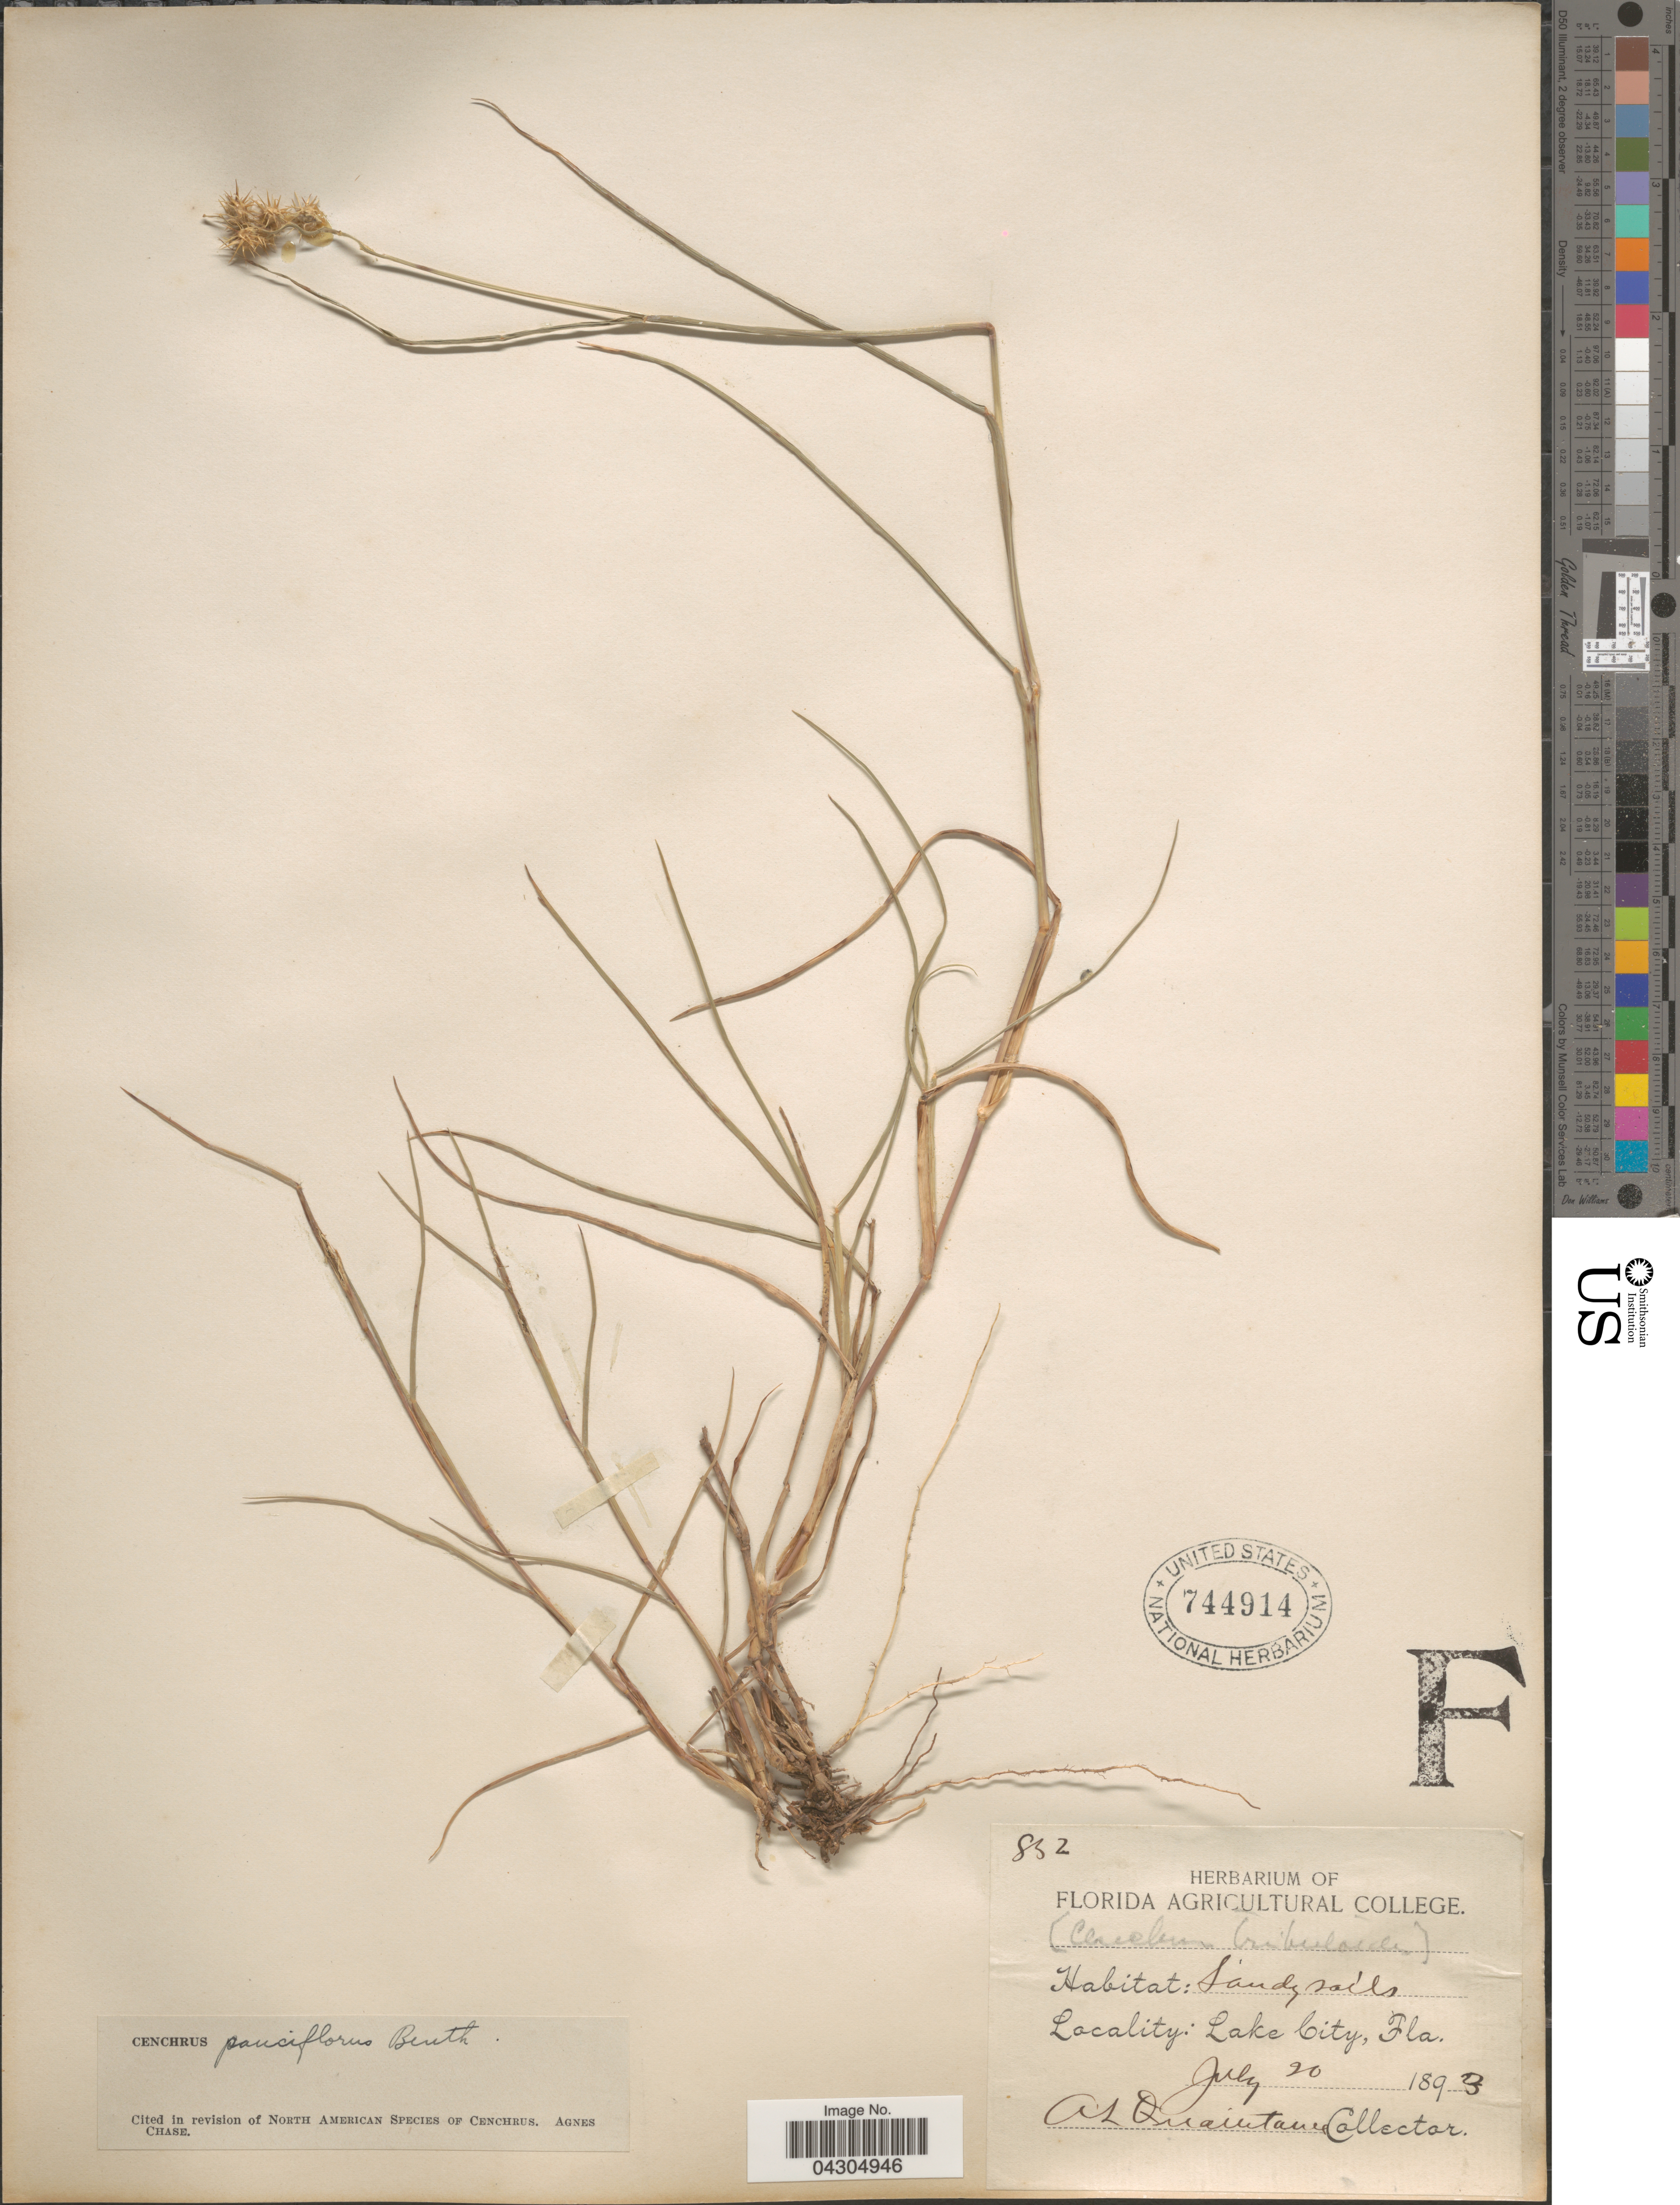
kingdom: Plantae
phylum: Tracheophyta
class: Liliopsida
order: Poales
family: Poaceae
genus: Cenchrus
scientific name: Cenchrus spinifex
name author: Cav.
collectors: A. Quaintance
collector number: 832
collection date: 1893-07-20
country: United States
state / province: Florida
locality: Lake City.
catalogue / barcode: US 744914